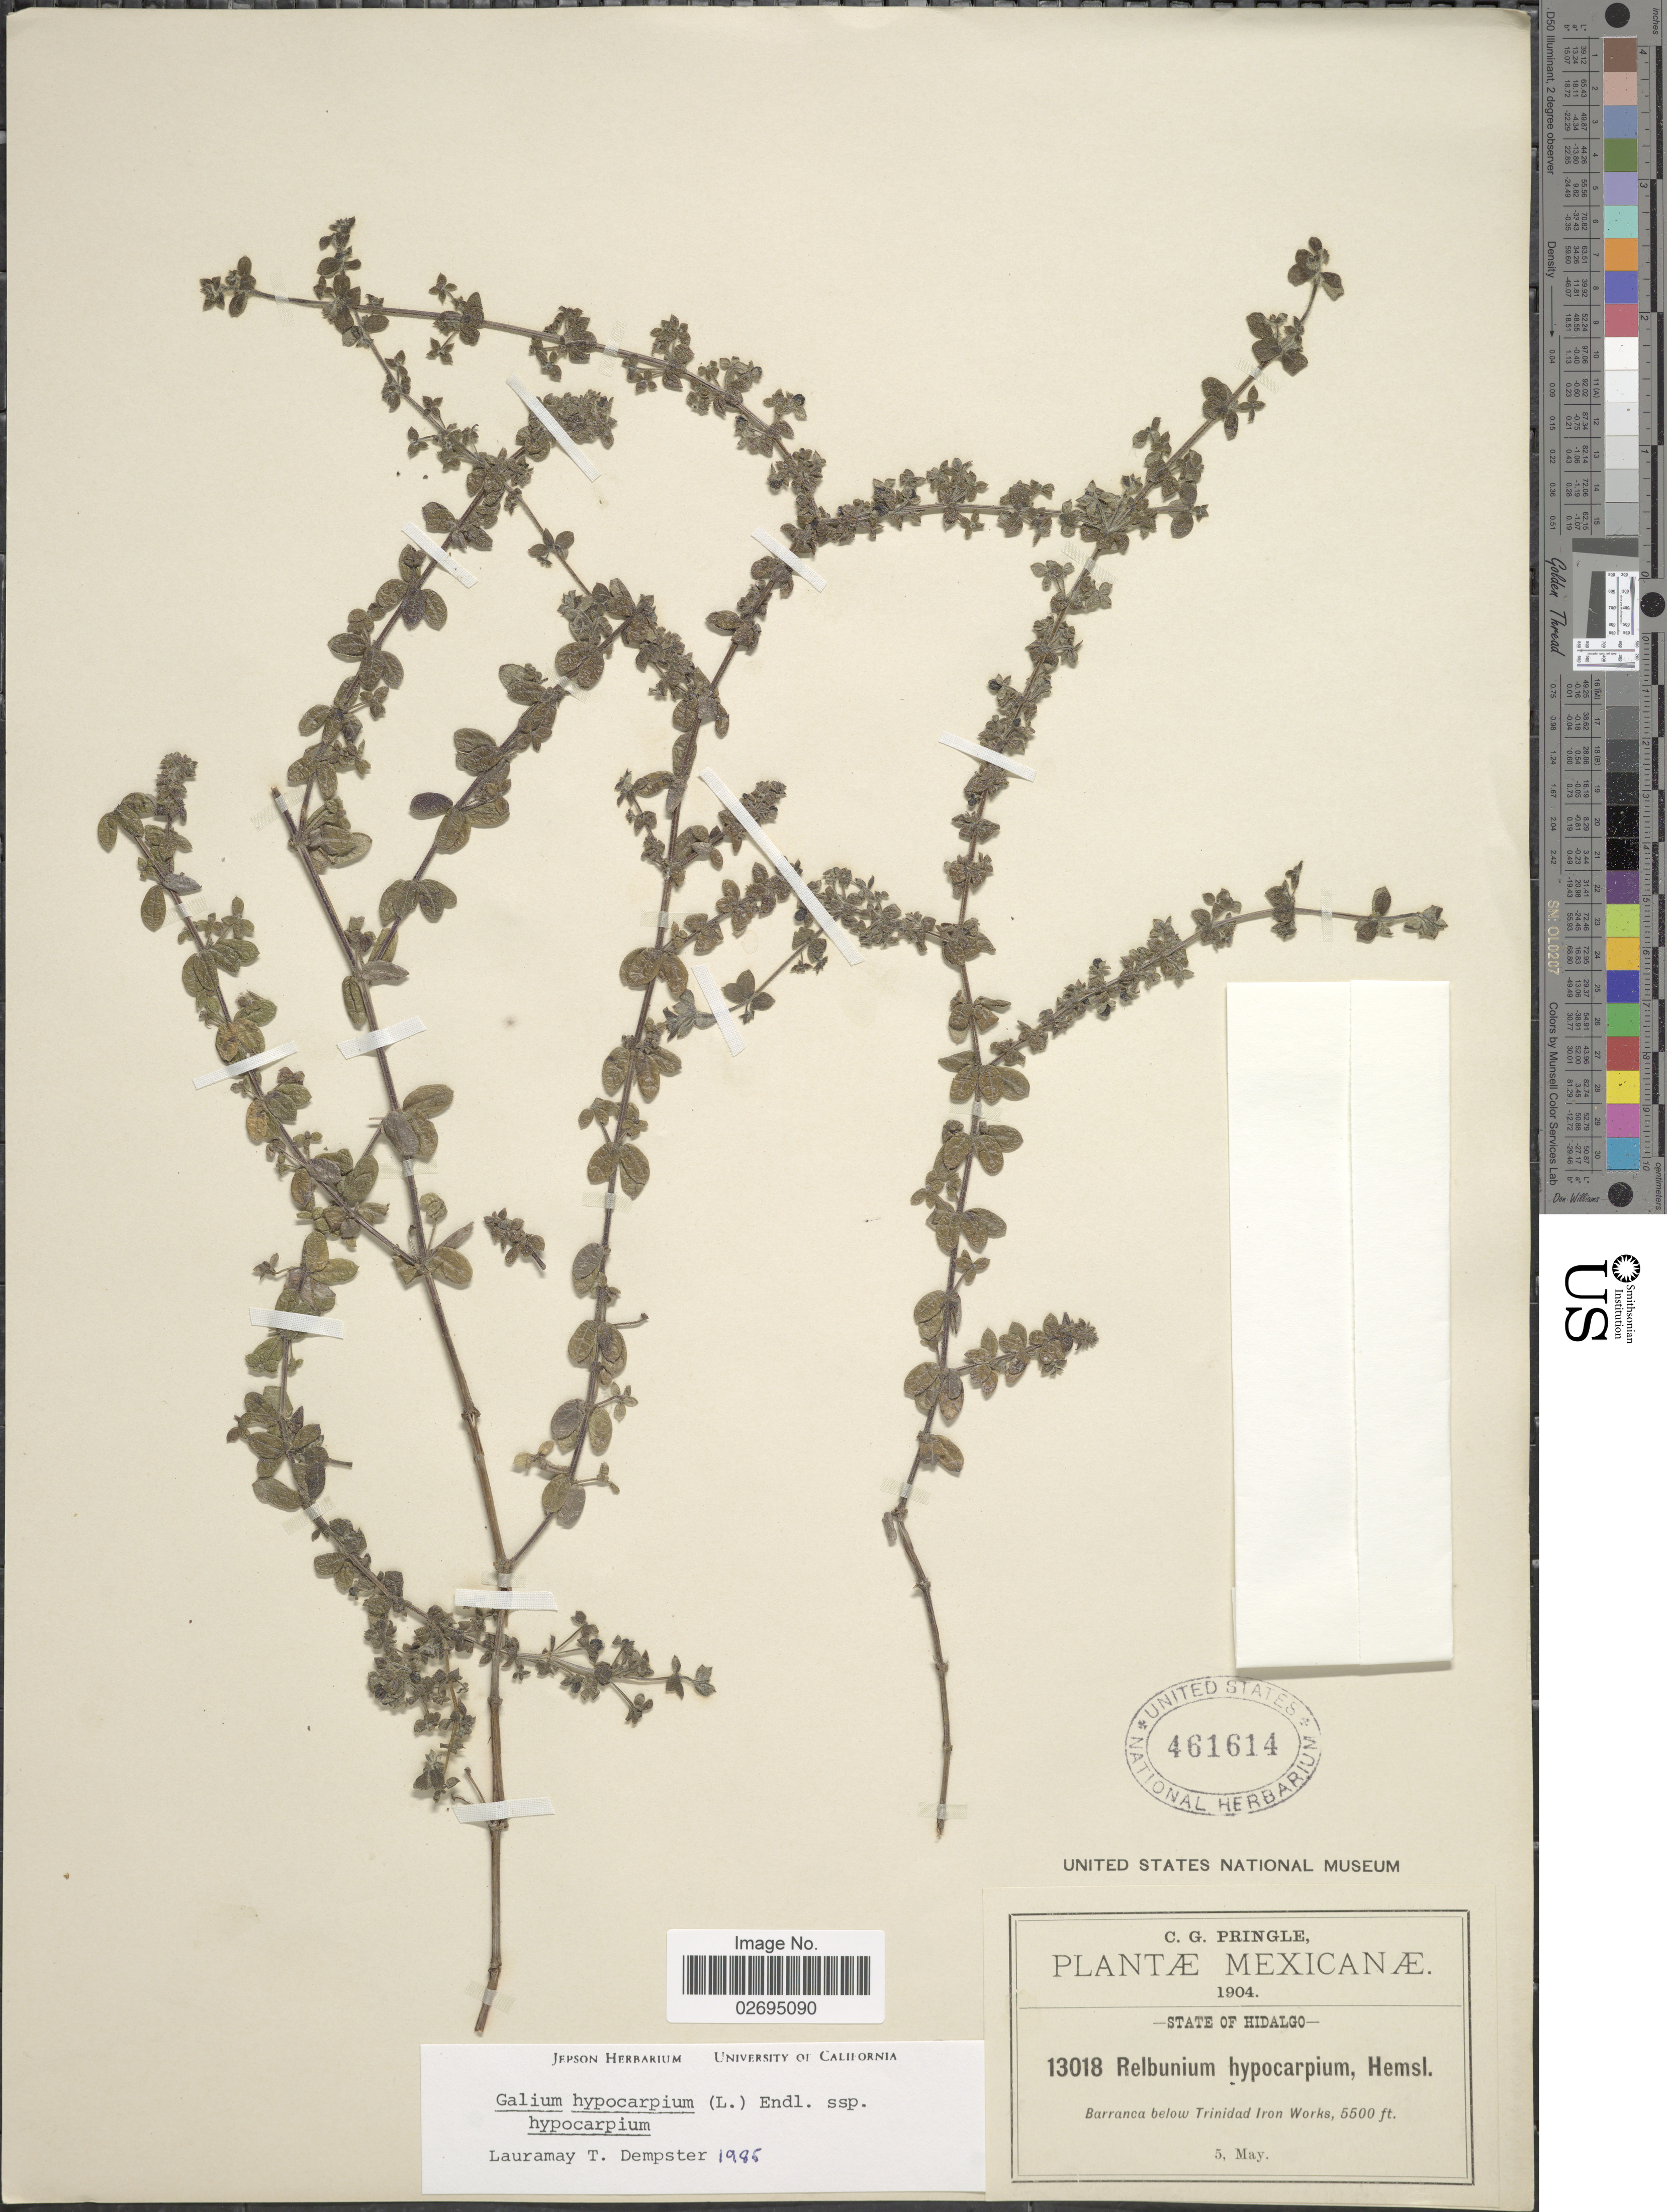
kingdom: Plantae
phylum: Tracheophyta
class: Magnoliopsida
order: Gentianales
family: Rubiaceae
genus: Galium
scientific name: Galium hypocarpium subsp. hypocarpium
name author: (L.) Endl. ex Griseb.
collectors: C. G. Pringle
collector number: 13018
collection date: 1904-05-05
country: Mexico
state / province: Hidalgo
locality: Barranca below Trinidad Iron Works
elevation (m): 1676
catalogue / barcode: US 461614